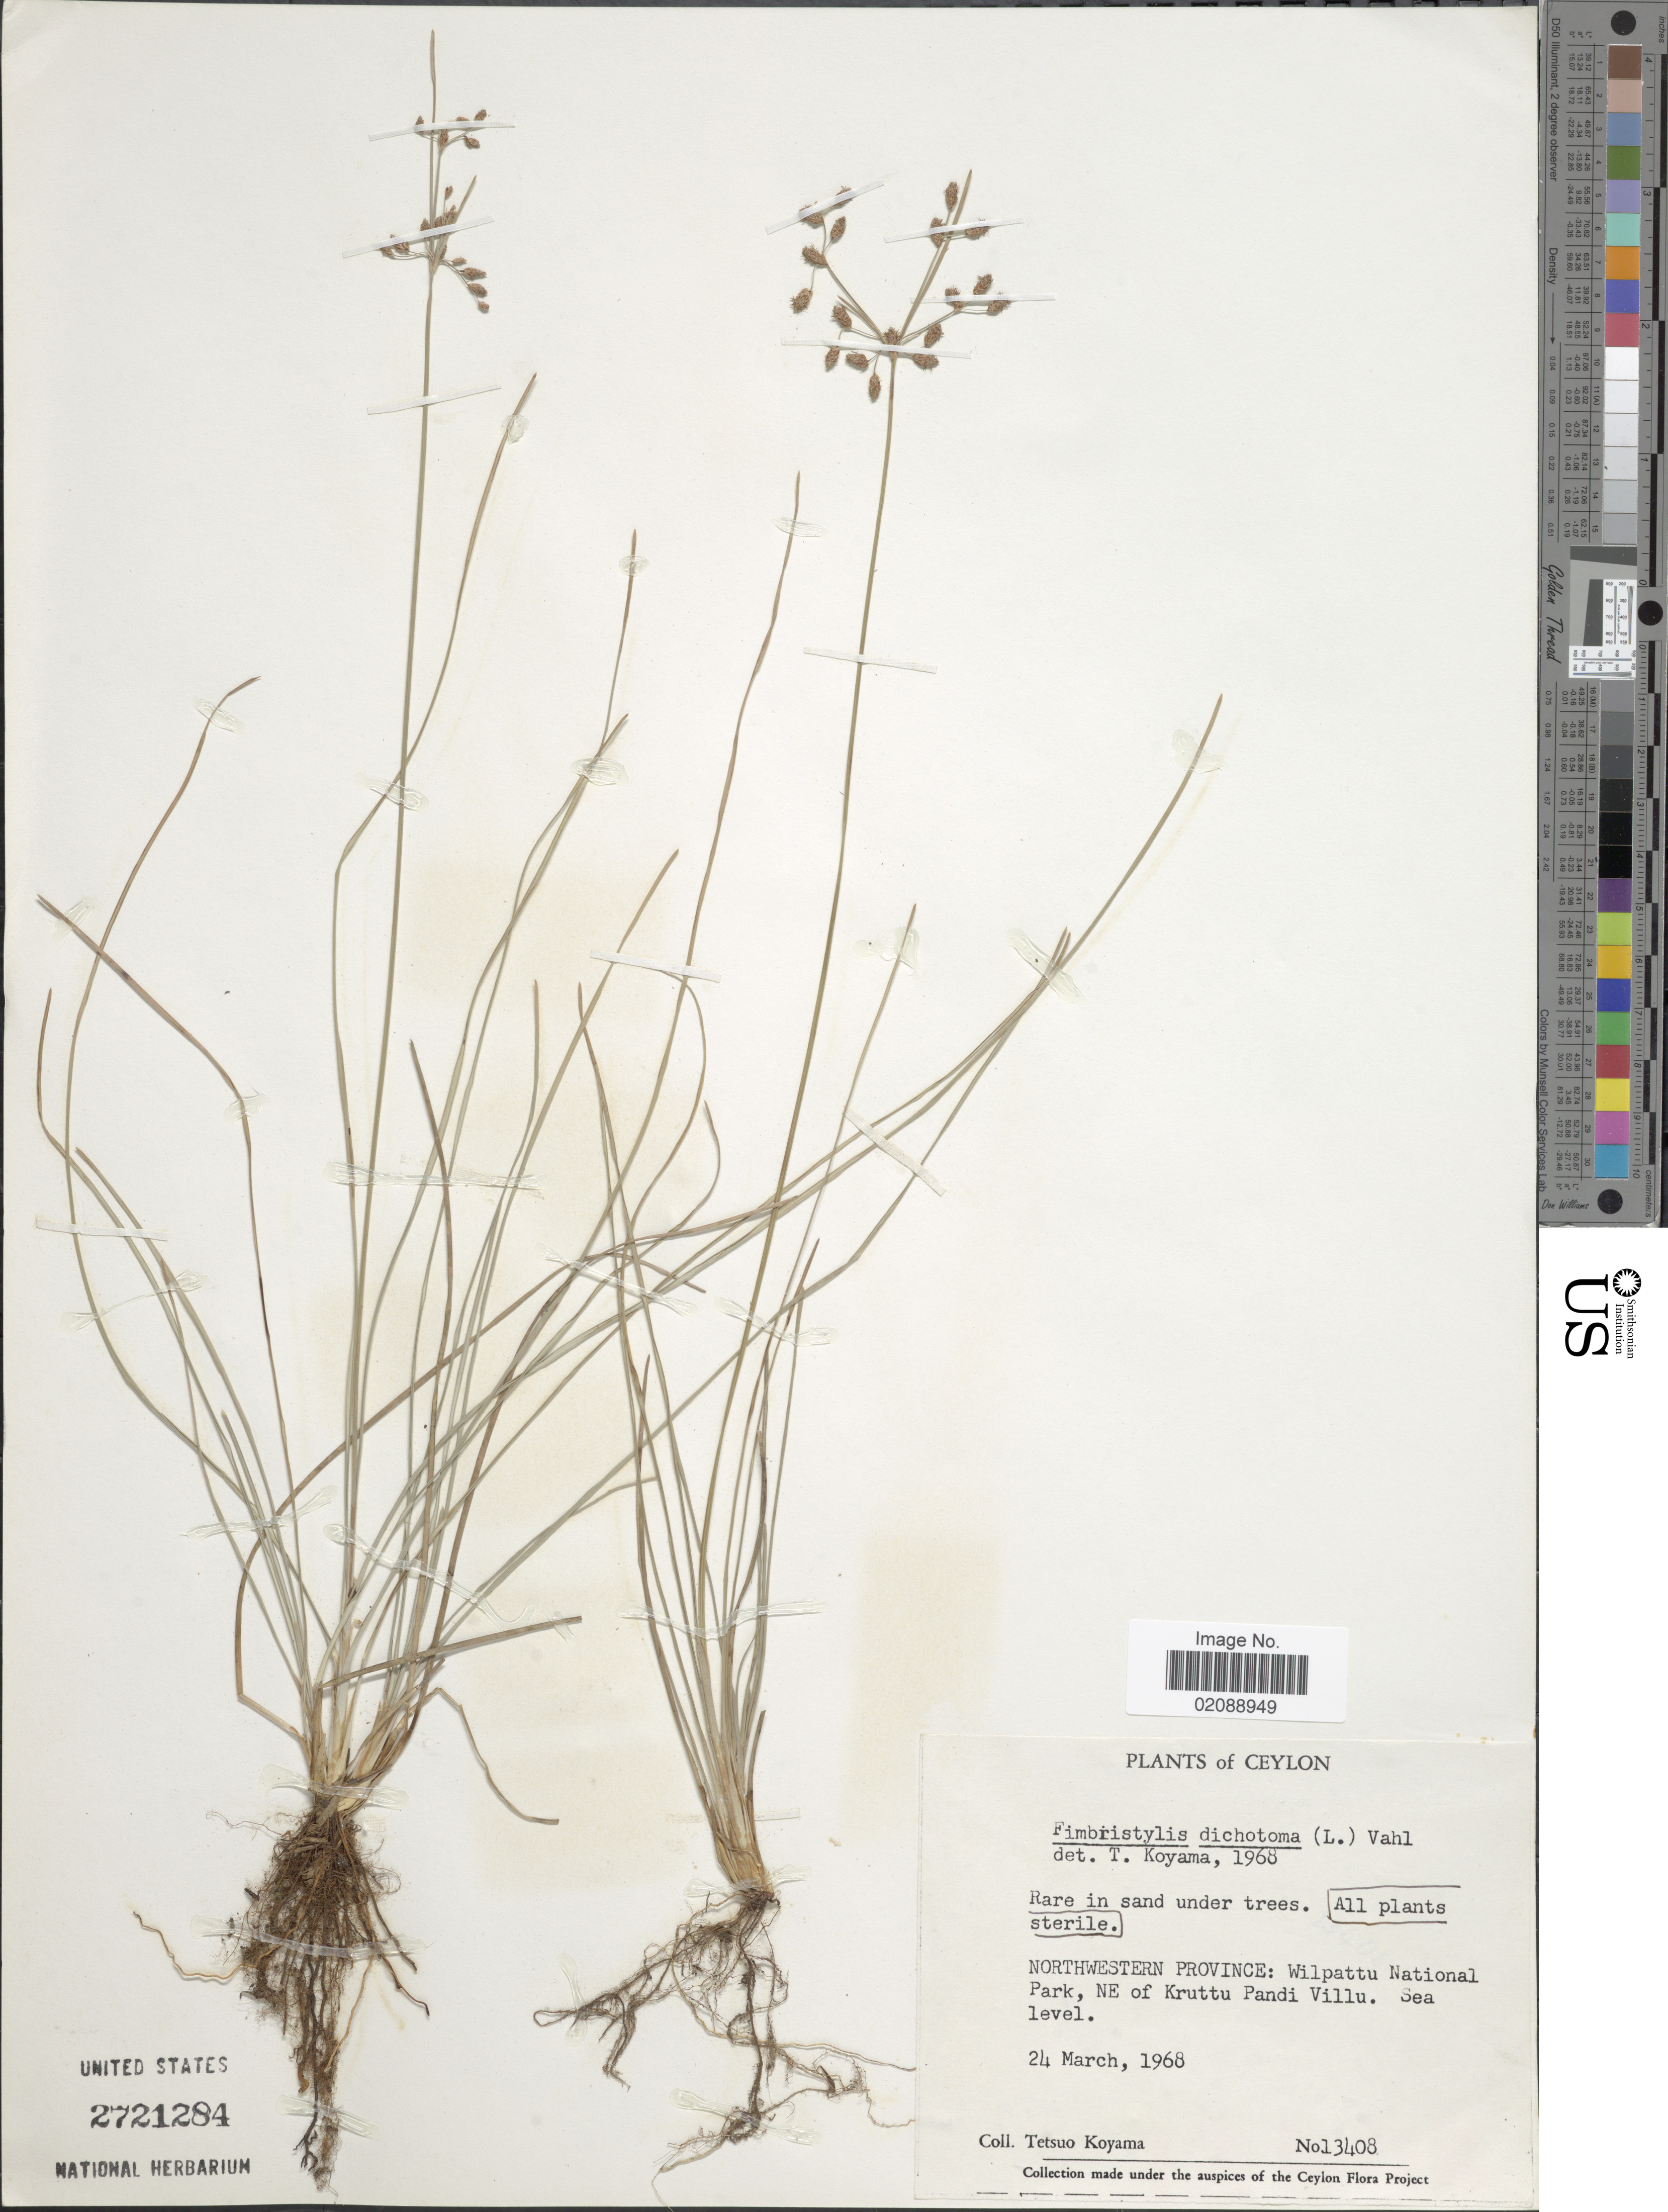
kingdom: Plantae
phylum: Tracheophyta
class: Liliopsida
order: Poales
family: Cyperaceae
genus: Fimbristylis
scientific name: Fimbristylis dichotoma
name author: (L.) Vahl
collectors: T. Koyama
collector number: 13408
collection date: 1968-03-24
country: Sri Lanka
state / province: North Western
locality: Wilpattu National Park, NE of Kruttu Pandi Villu.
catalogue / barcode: US 2721284